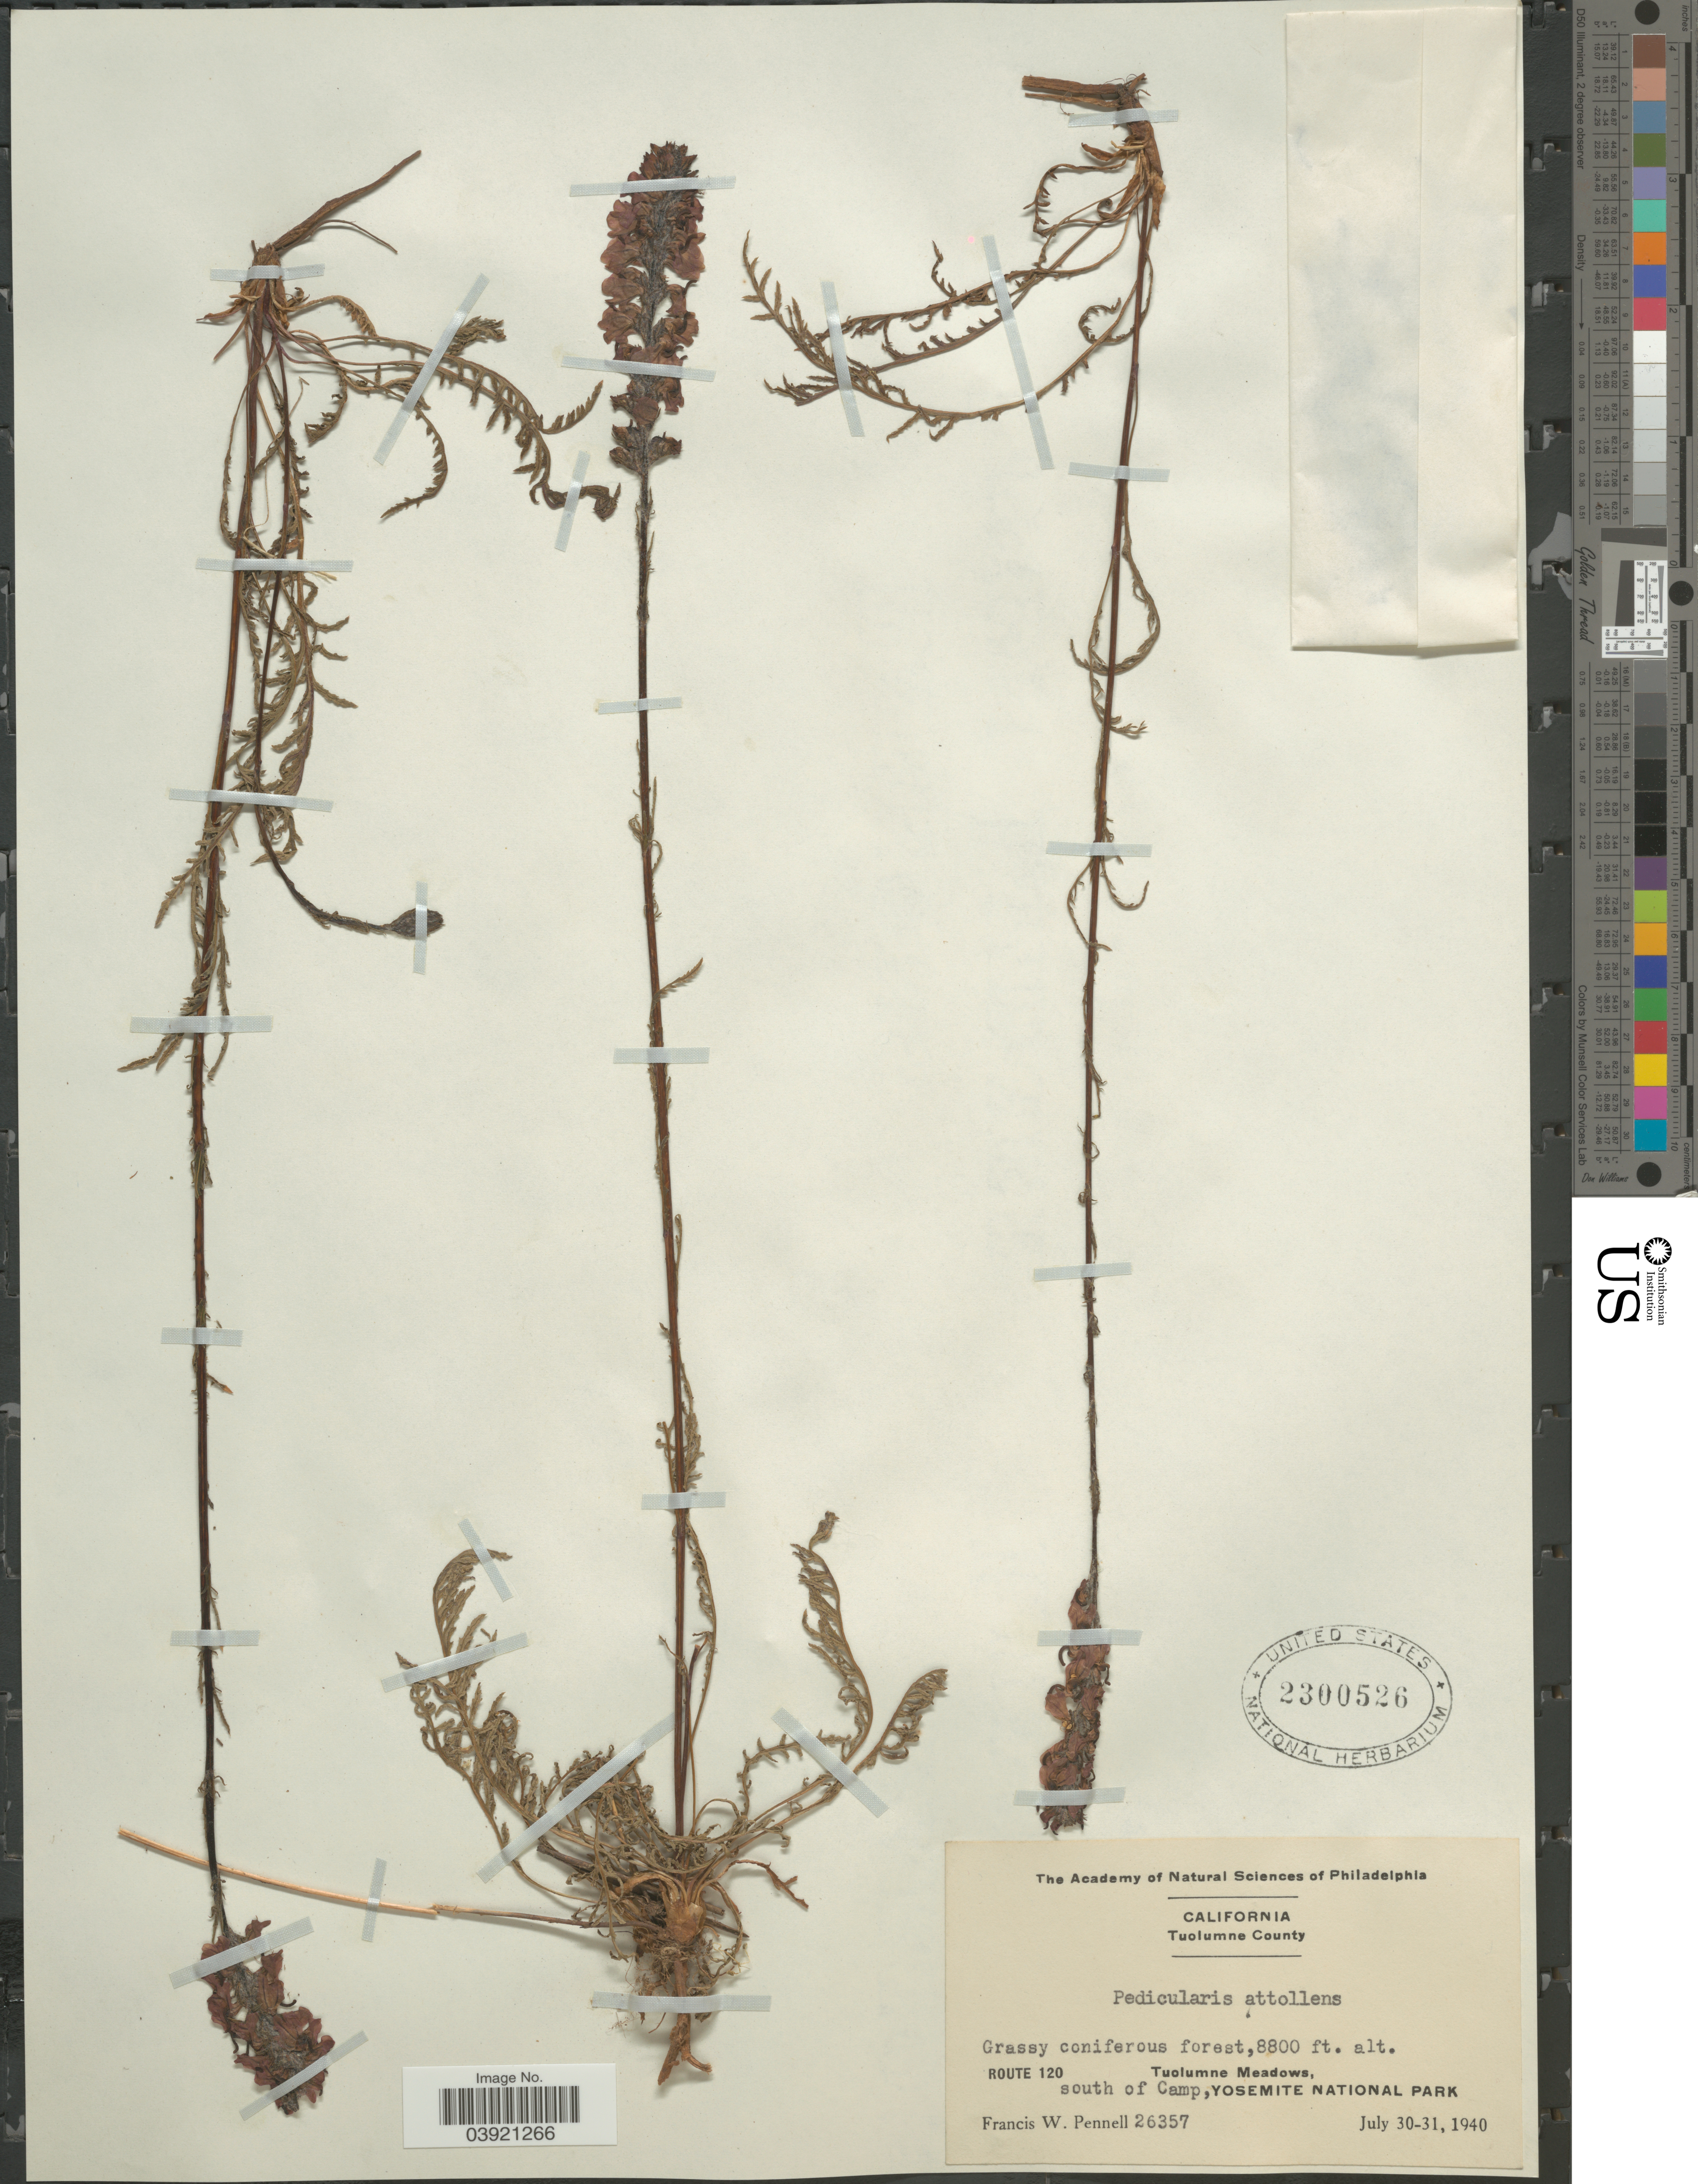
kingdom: Plantae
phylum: Tracheophyta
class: Magnoliopsida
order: Lamiales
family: Orobanchaceae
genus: Pedicularis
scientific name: Pedicularis attollens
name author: A. Gray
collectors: F. W. Pennell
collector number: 26357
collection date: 1940-07-30/1940-07-31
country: United States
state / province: California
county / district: Tuolumne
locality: Tuolumne County. Grassy opening in coniferous forest, Tuolumne Meadows, south of Camp, Yosemite National Park. Route 120.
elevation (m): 2682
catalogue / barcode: US 2300526